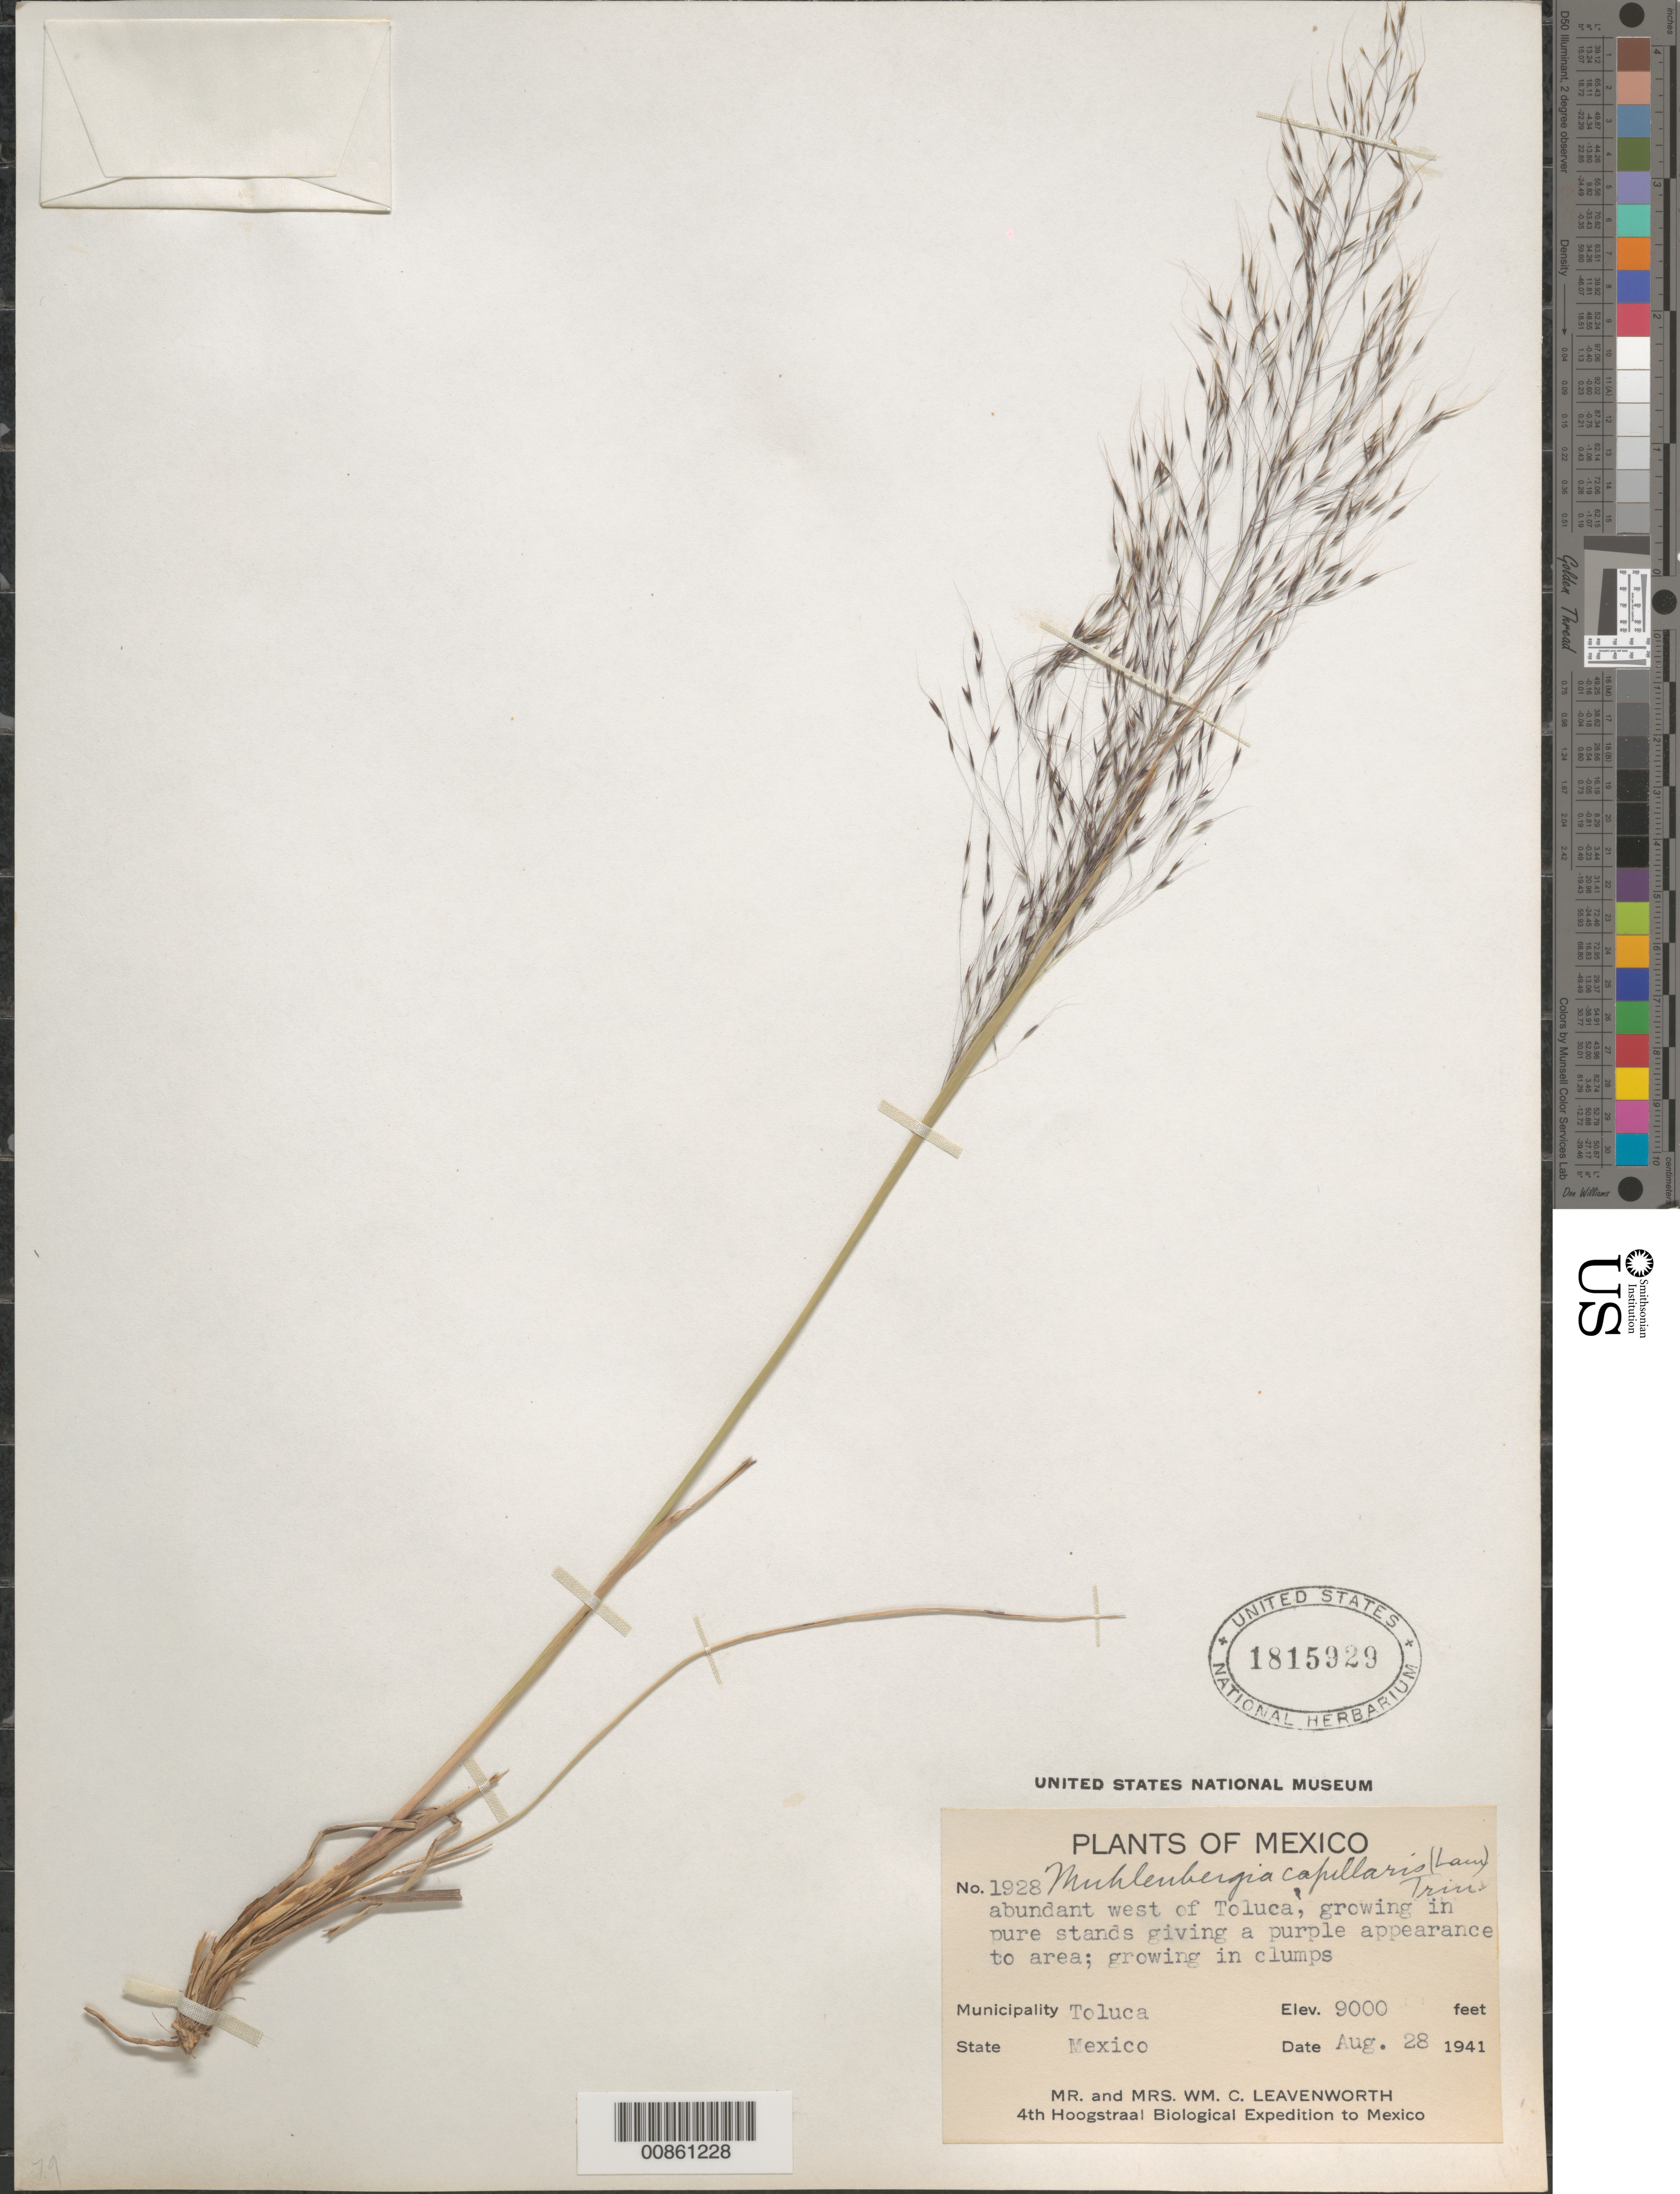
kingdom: Plantae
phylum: Tracheophyta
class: Liliopsida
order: Poales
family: Poaceae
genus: Muhlenbergia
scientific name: Muhlenbergia rigida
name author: (Kunth) Kunth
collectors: W. C. Leavenworth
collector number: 1928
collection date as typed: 28 Aug 1941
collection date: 1941-08-28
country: Mexico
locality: W of Toluca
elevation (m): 2743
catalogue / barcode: US 1815929